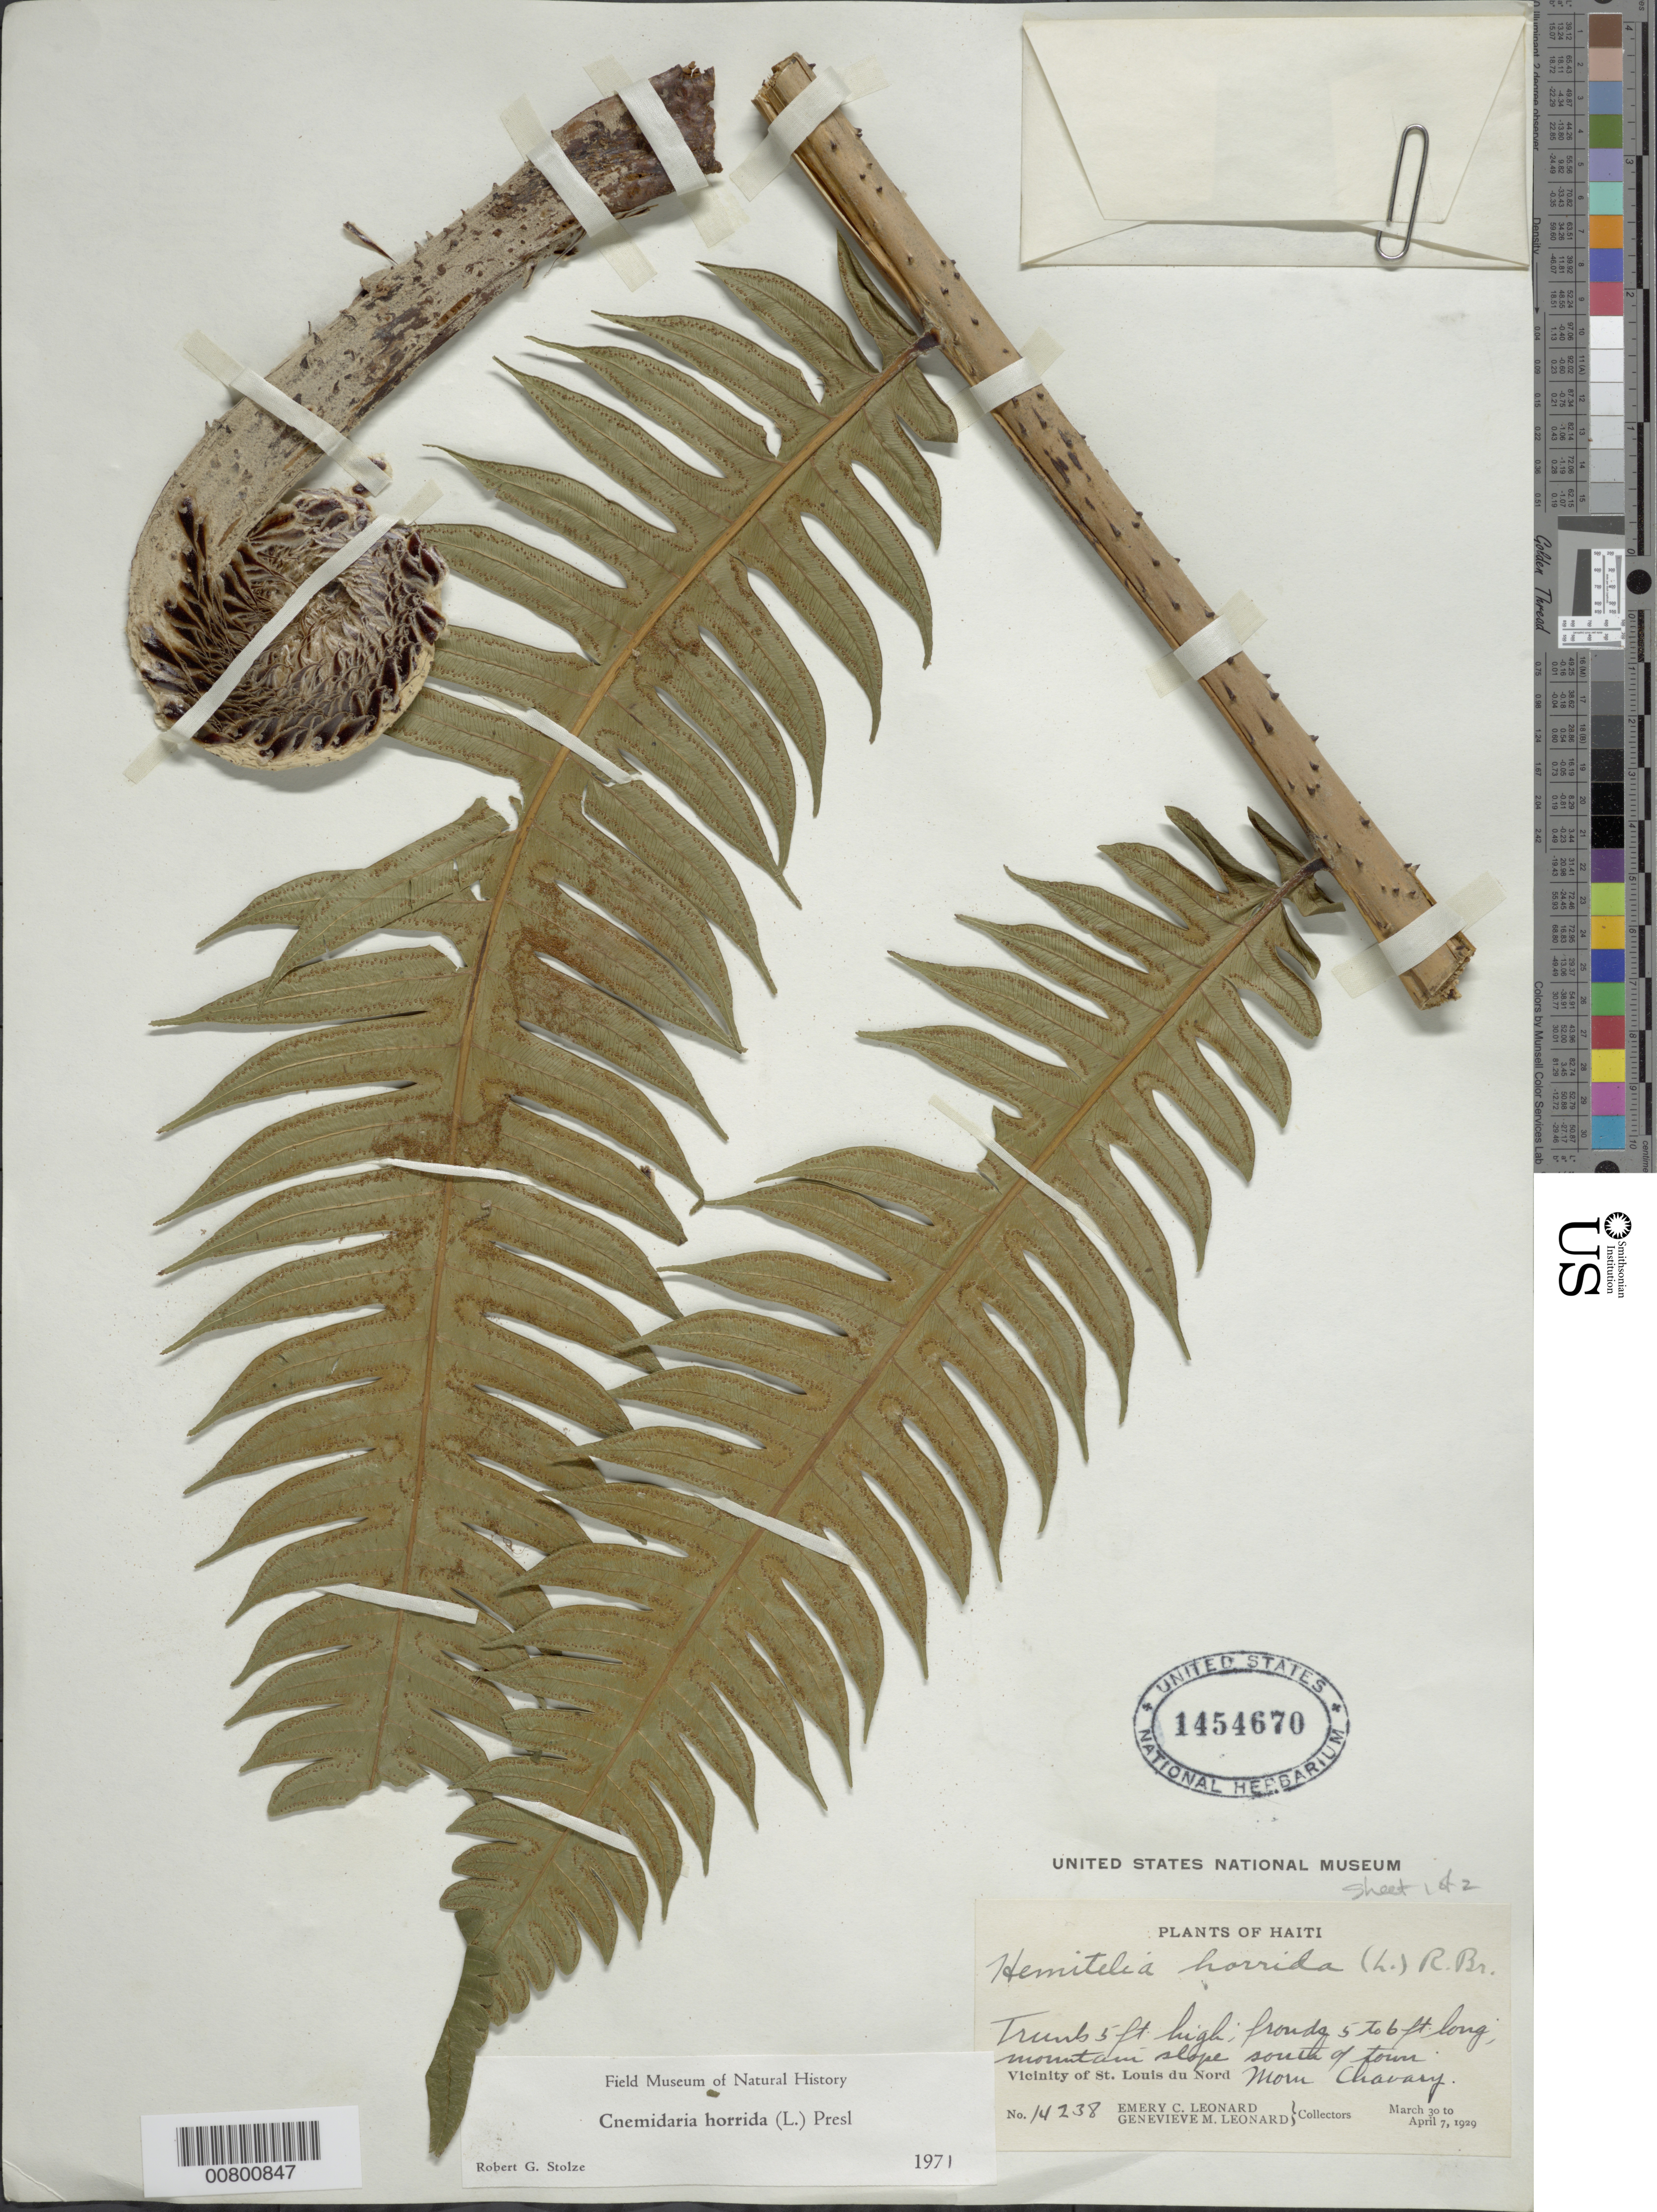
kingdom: Plantae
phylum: Tracheophyta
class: Polypodiopsida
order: Cyatheales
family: Cyatheaceae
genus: Cyathea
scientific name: Cyathea horrida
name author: (L.) Sm.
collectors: E. C. Leonard & G. M. Leonard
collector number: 14238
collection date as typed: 30 Mar 1929 to 07 Apr 1929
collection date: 1929-03-30/1929-04-07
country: Haiti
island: Hispaniola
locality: St. Louis du Nord, Morne Chavary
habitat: Mountain slope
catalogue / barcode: US 1454670